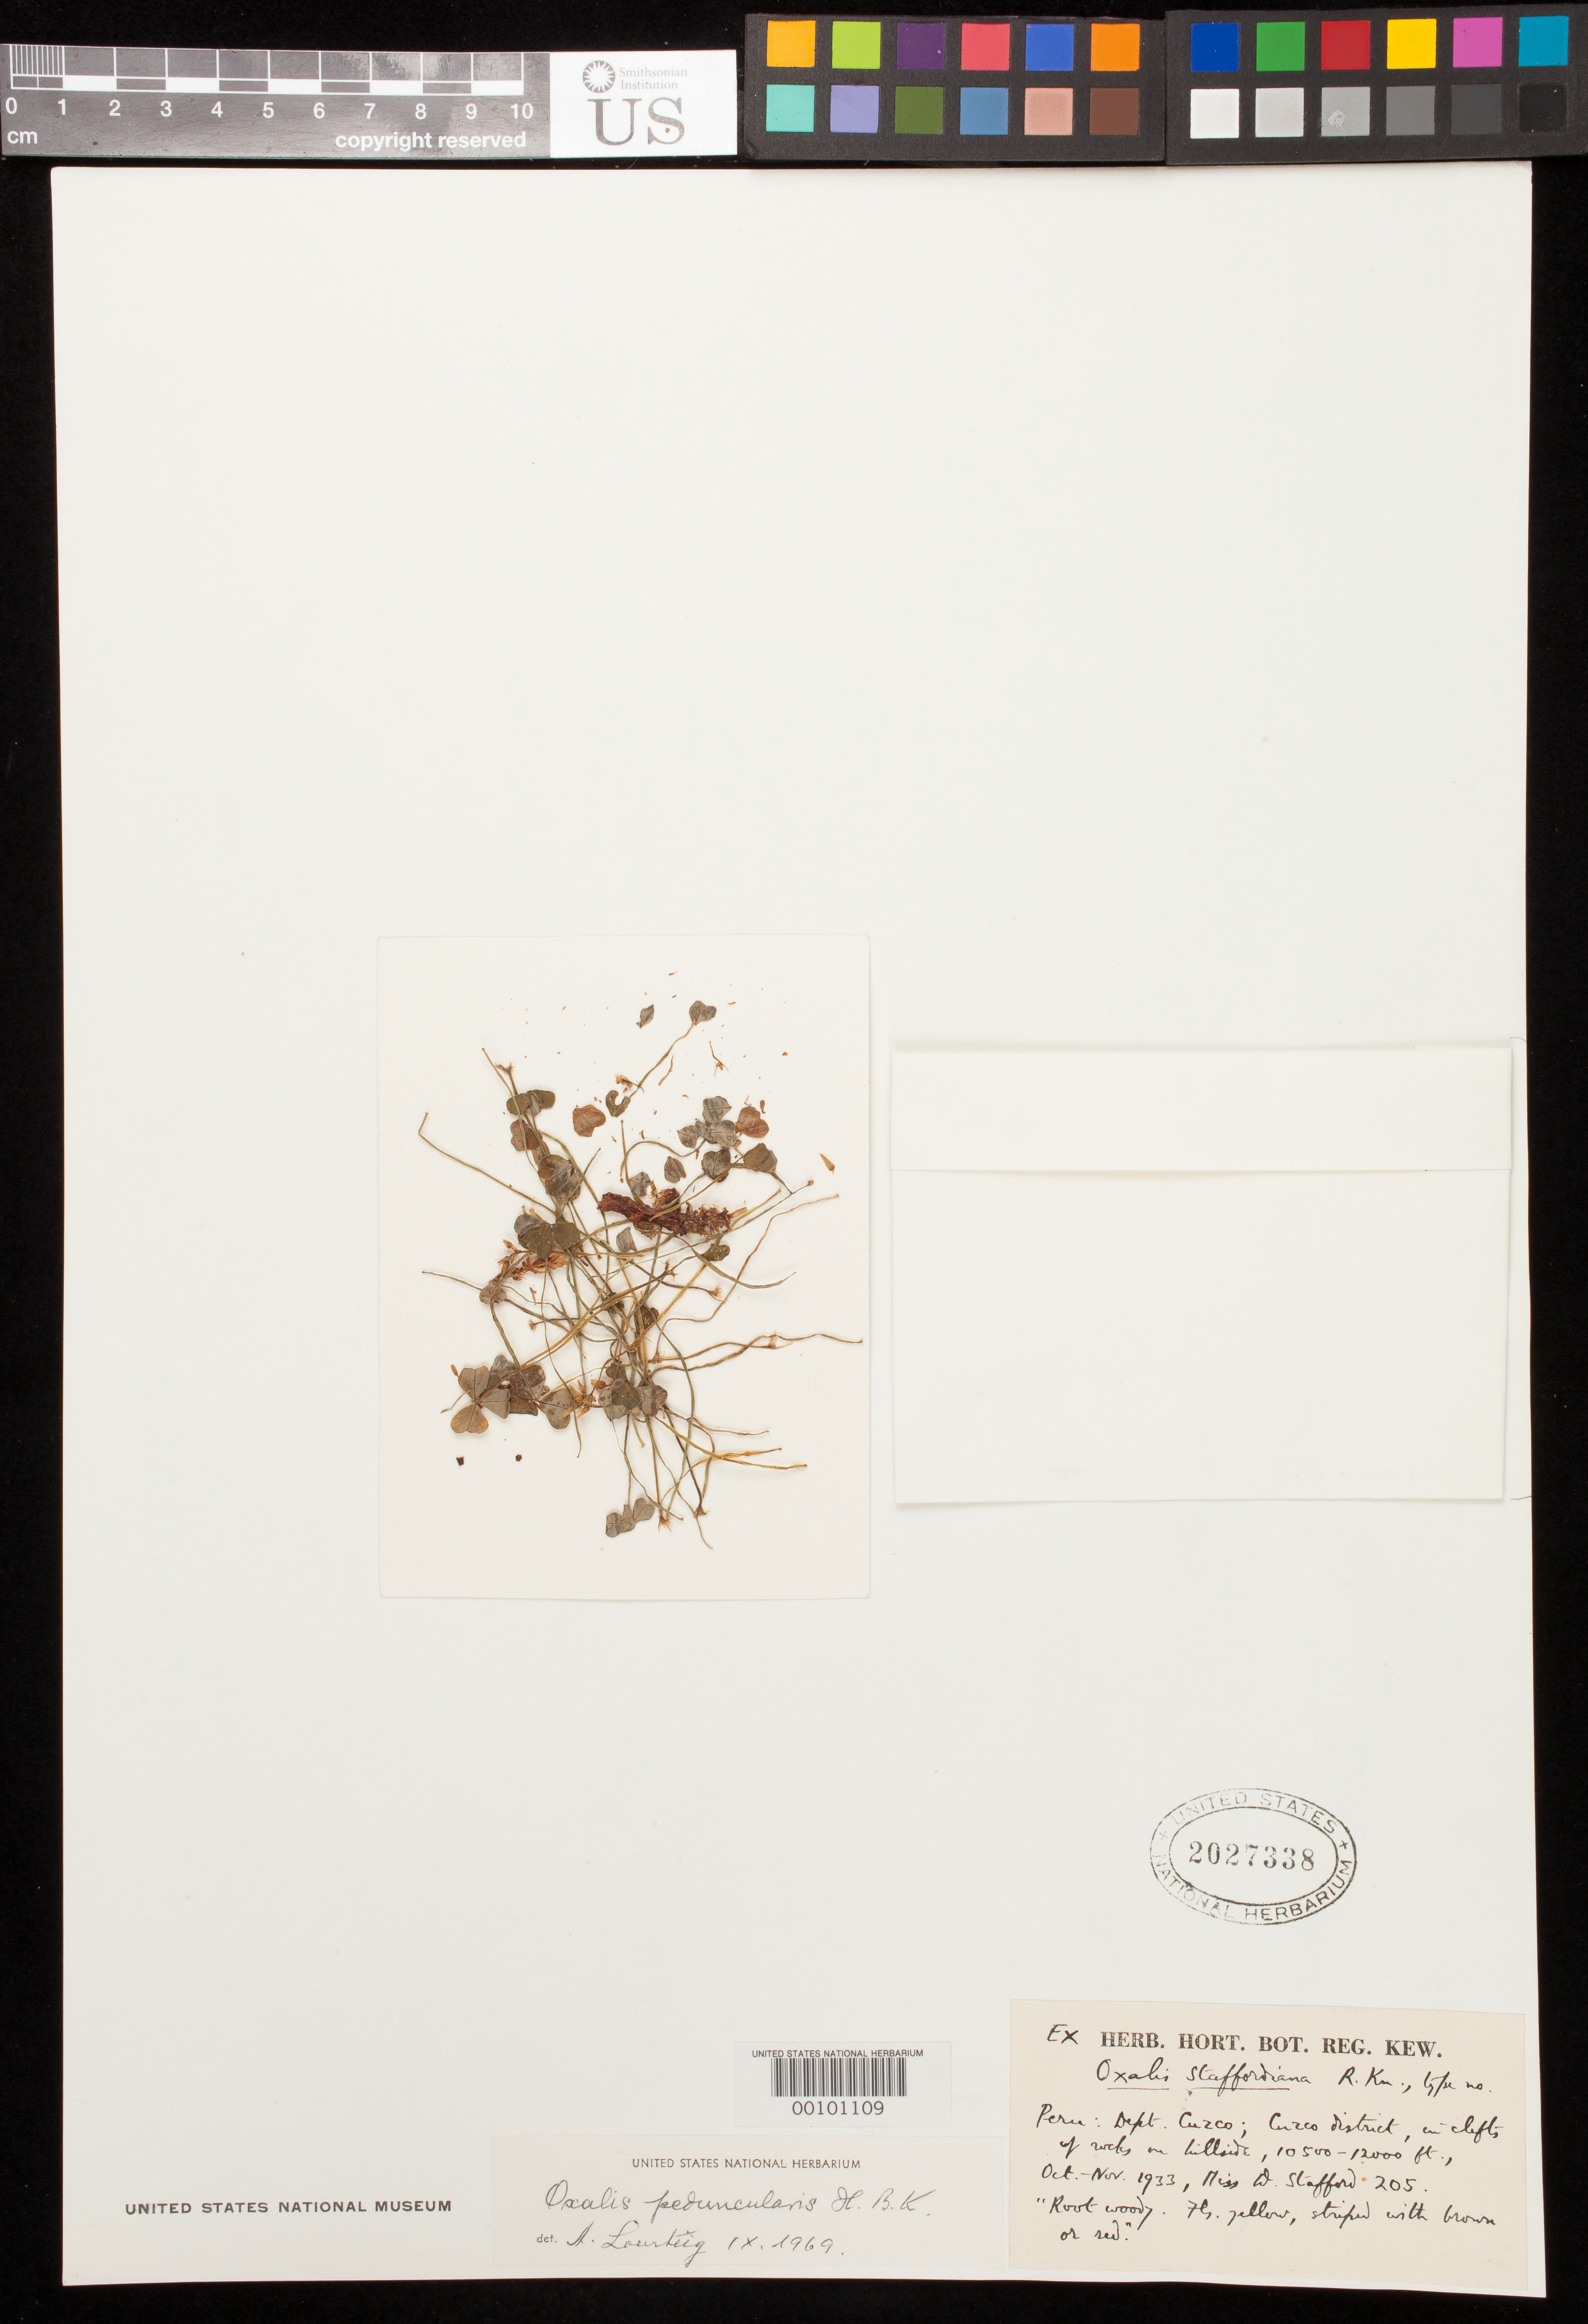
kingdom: Plantae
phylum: Tracheophyta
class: Magnoliopsida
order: Oxalidales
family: Oxalidaceae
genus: Oxalis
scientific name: Oxalis staffordiana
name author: R. Knuth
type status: Isotype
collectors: D. Stafford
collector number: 205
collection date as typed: Oct 1933 to -- Nov 1933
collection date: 1933-10/1933-11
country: Peru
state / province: Cusco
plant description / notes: Collection date cited as 1934 in protologue, but 1933 on both this specimen label and on holotype (K).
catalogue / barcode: US 2027338